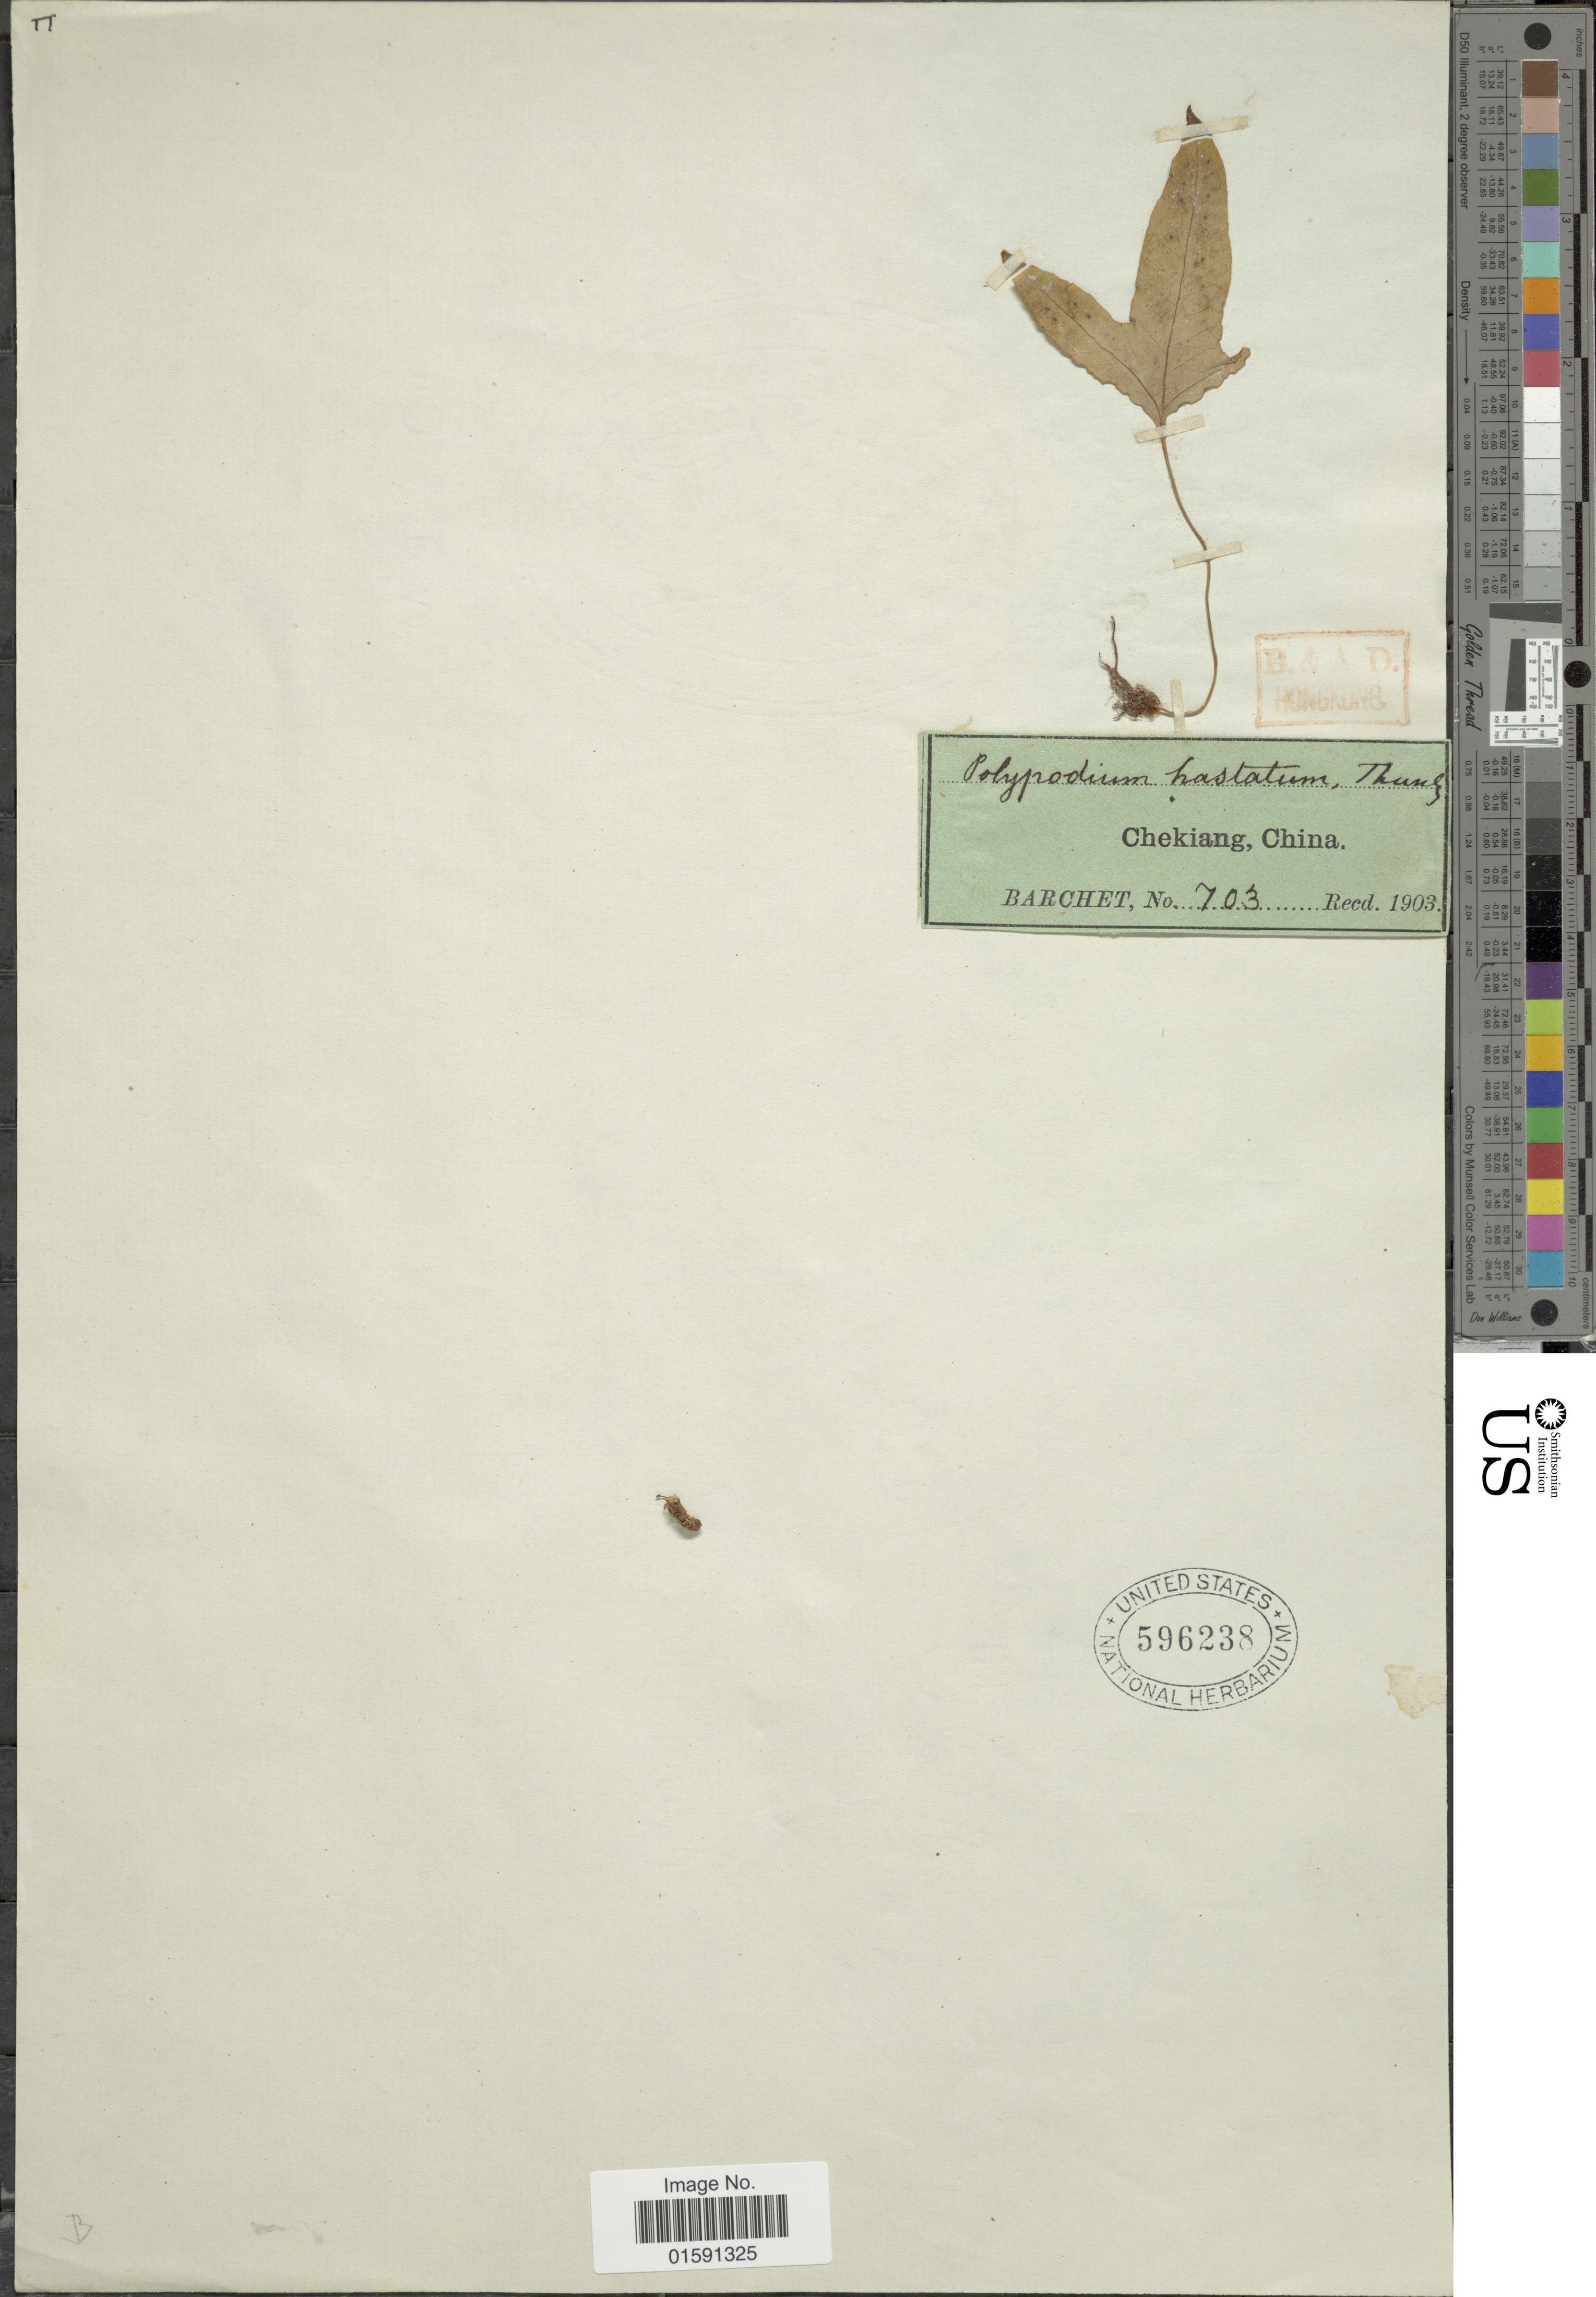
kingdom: Plantae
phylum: Tracheophyta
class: Polypodiopsida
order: Polypodiales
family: Polypodiaceae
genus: Selliguea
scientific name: Selliguea hastata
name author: (Thunb.) Fraser-Jenk.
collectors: Barchet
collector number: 703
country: China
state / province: Zhejiang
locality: Chekiang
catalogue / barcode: US 596238